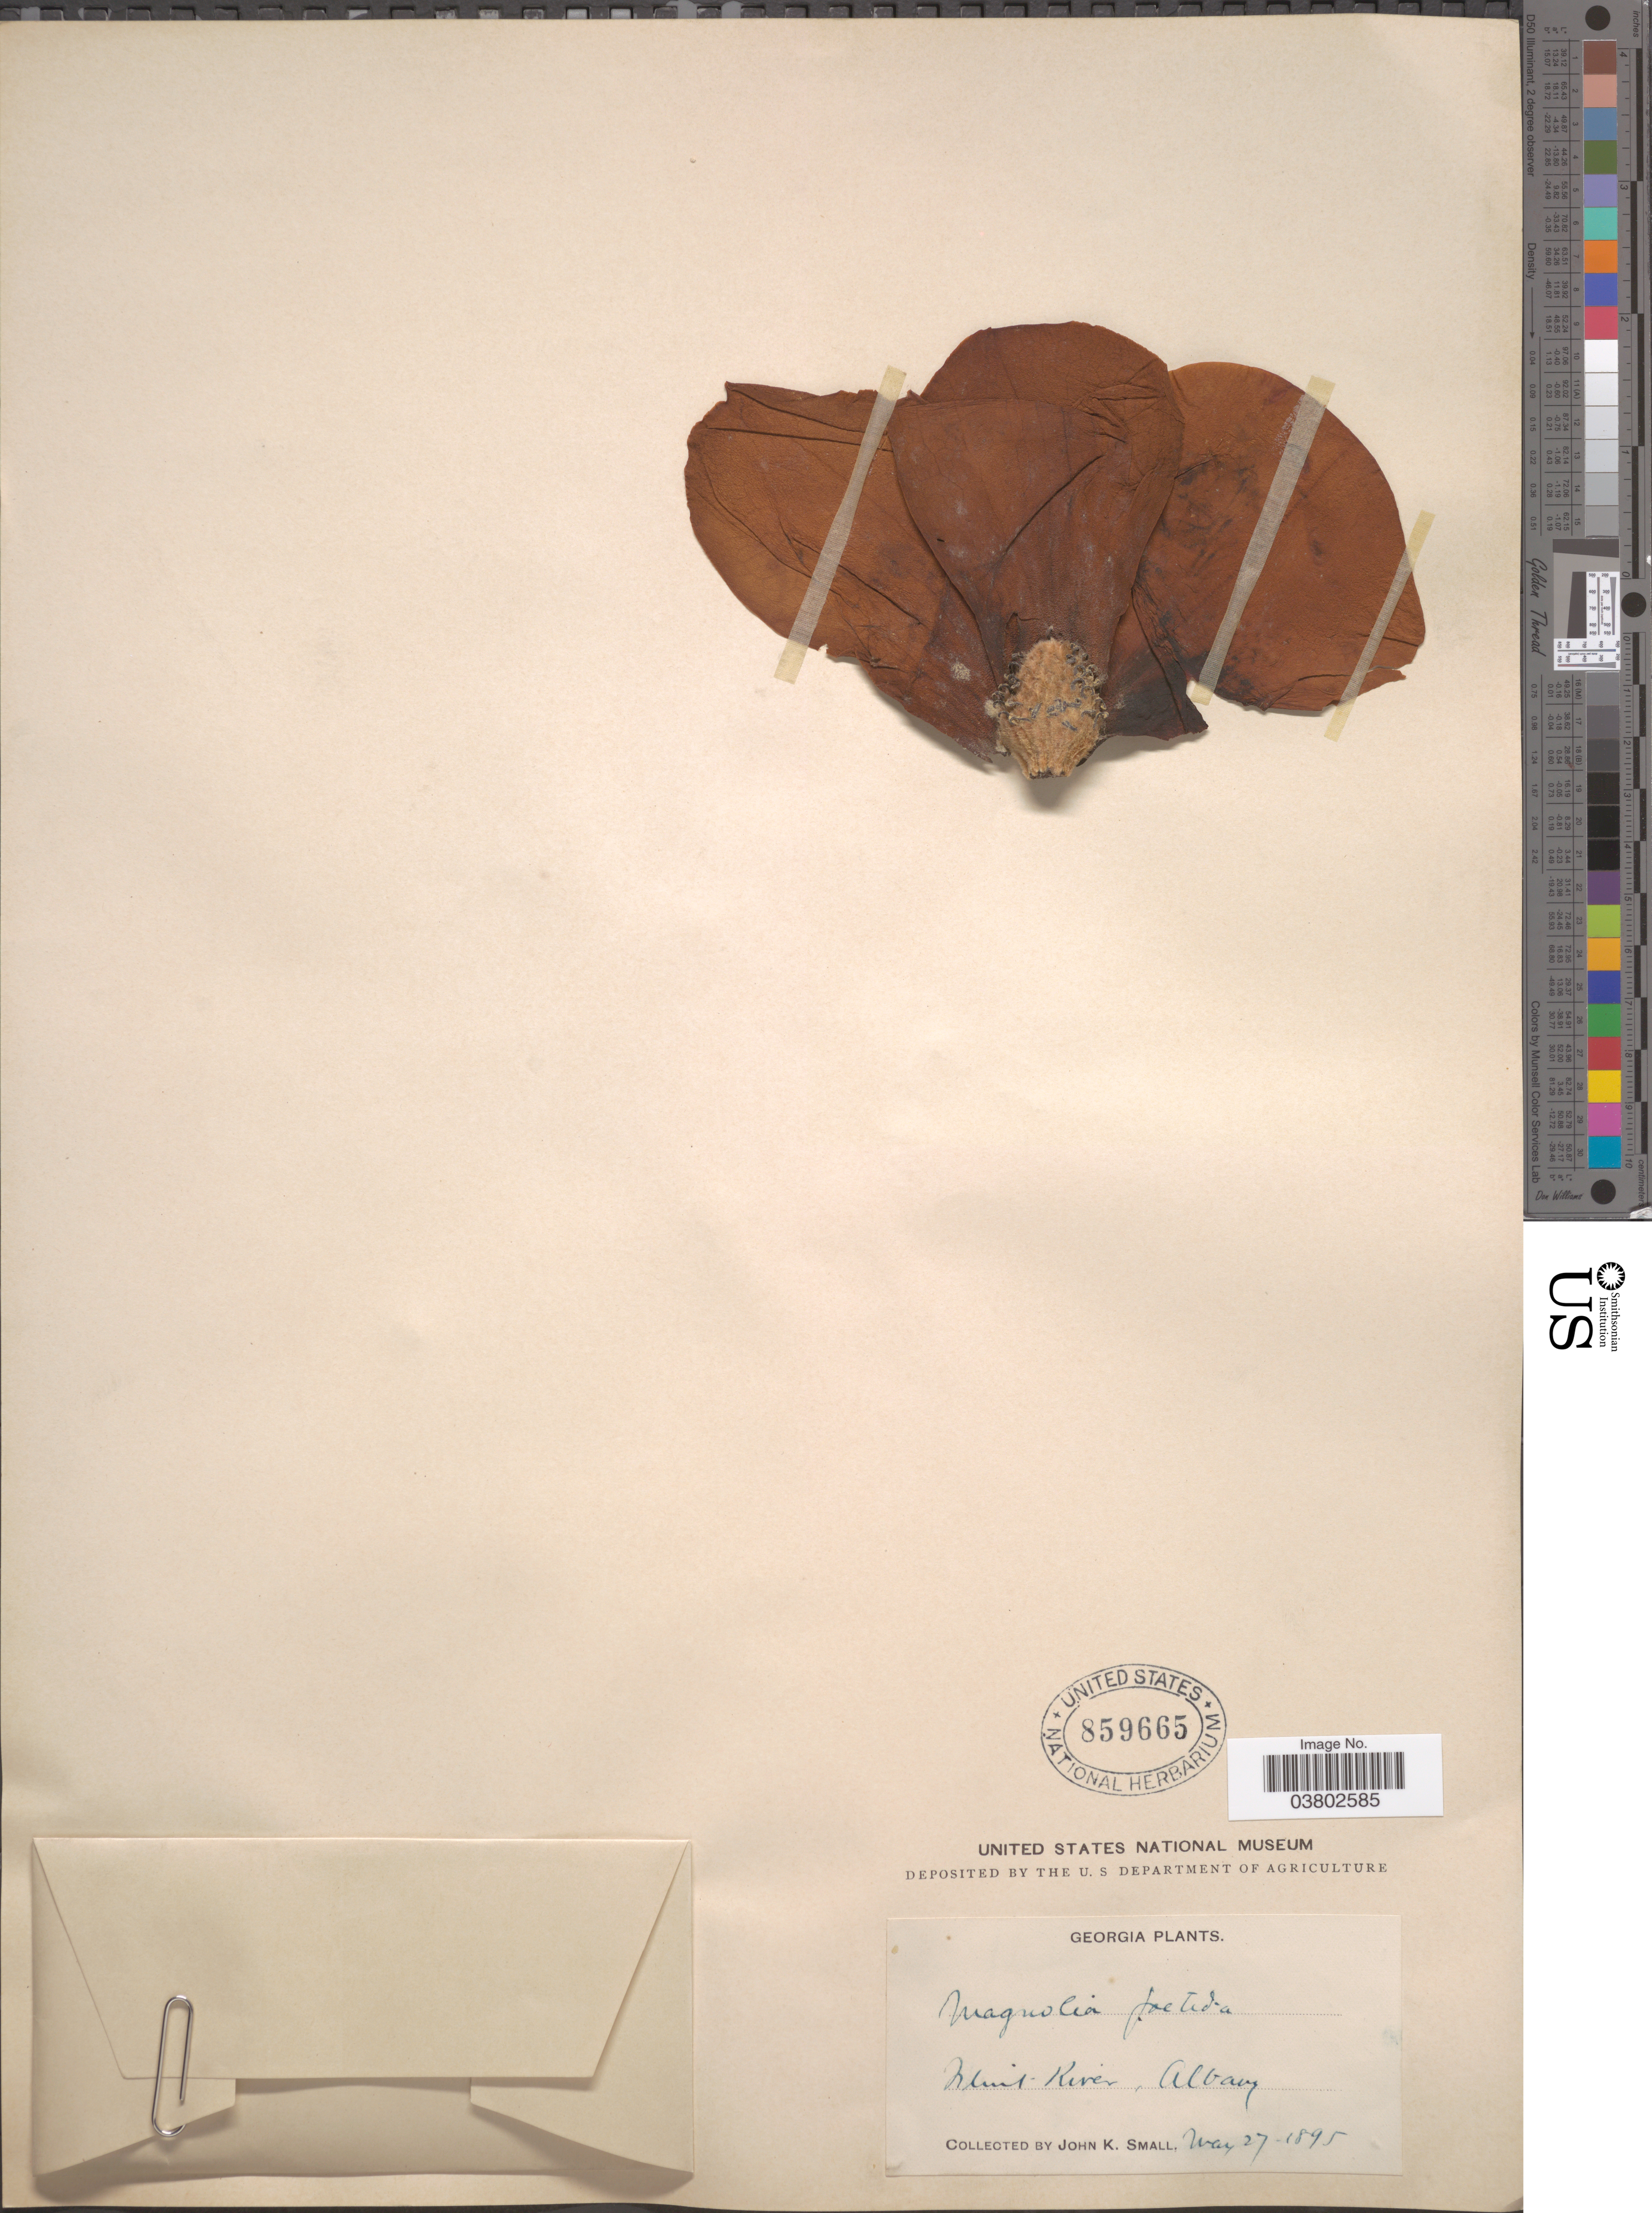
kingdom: Plantae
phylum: Tracheophyta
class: Magnoliopsida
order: Magnoliales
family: Magnoliaceae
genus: Magnolia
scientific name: Magnolia grandiflora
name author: L.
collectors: J. K. Small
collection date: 1895-05-27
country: United States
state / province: Georgia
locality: Flint River, Albany.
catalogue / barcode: US 859665